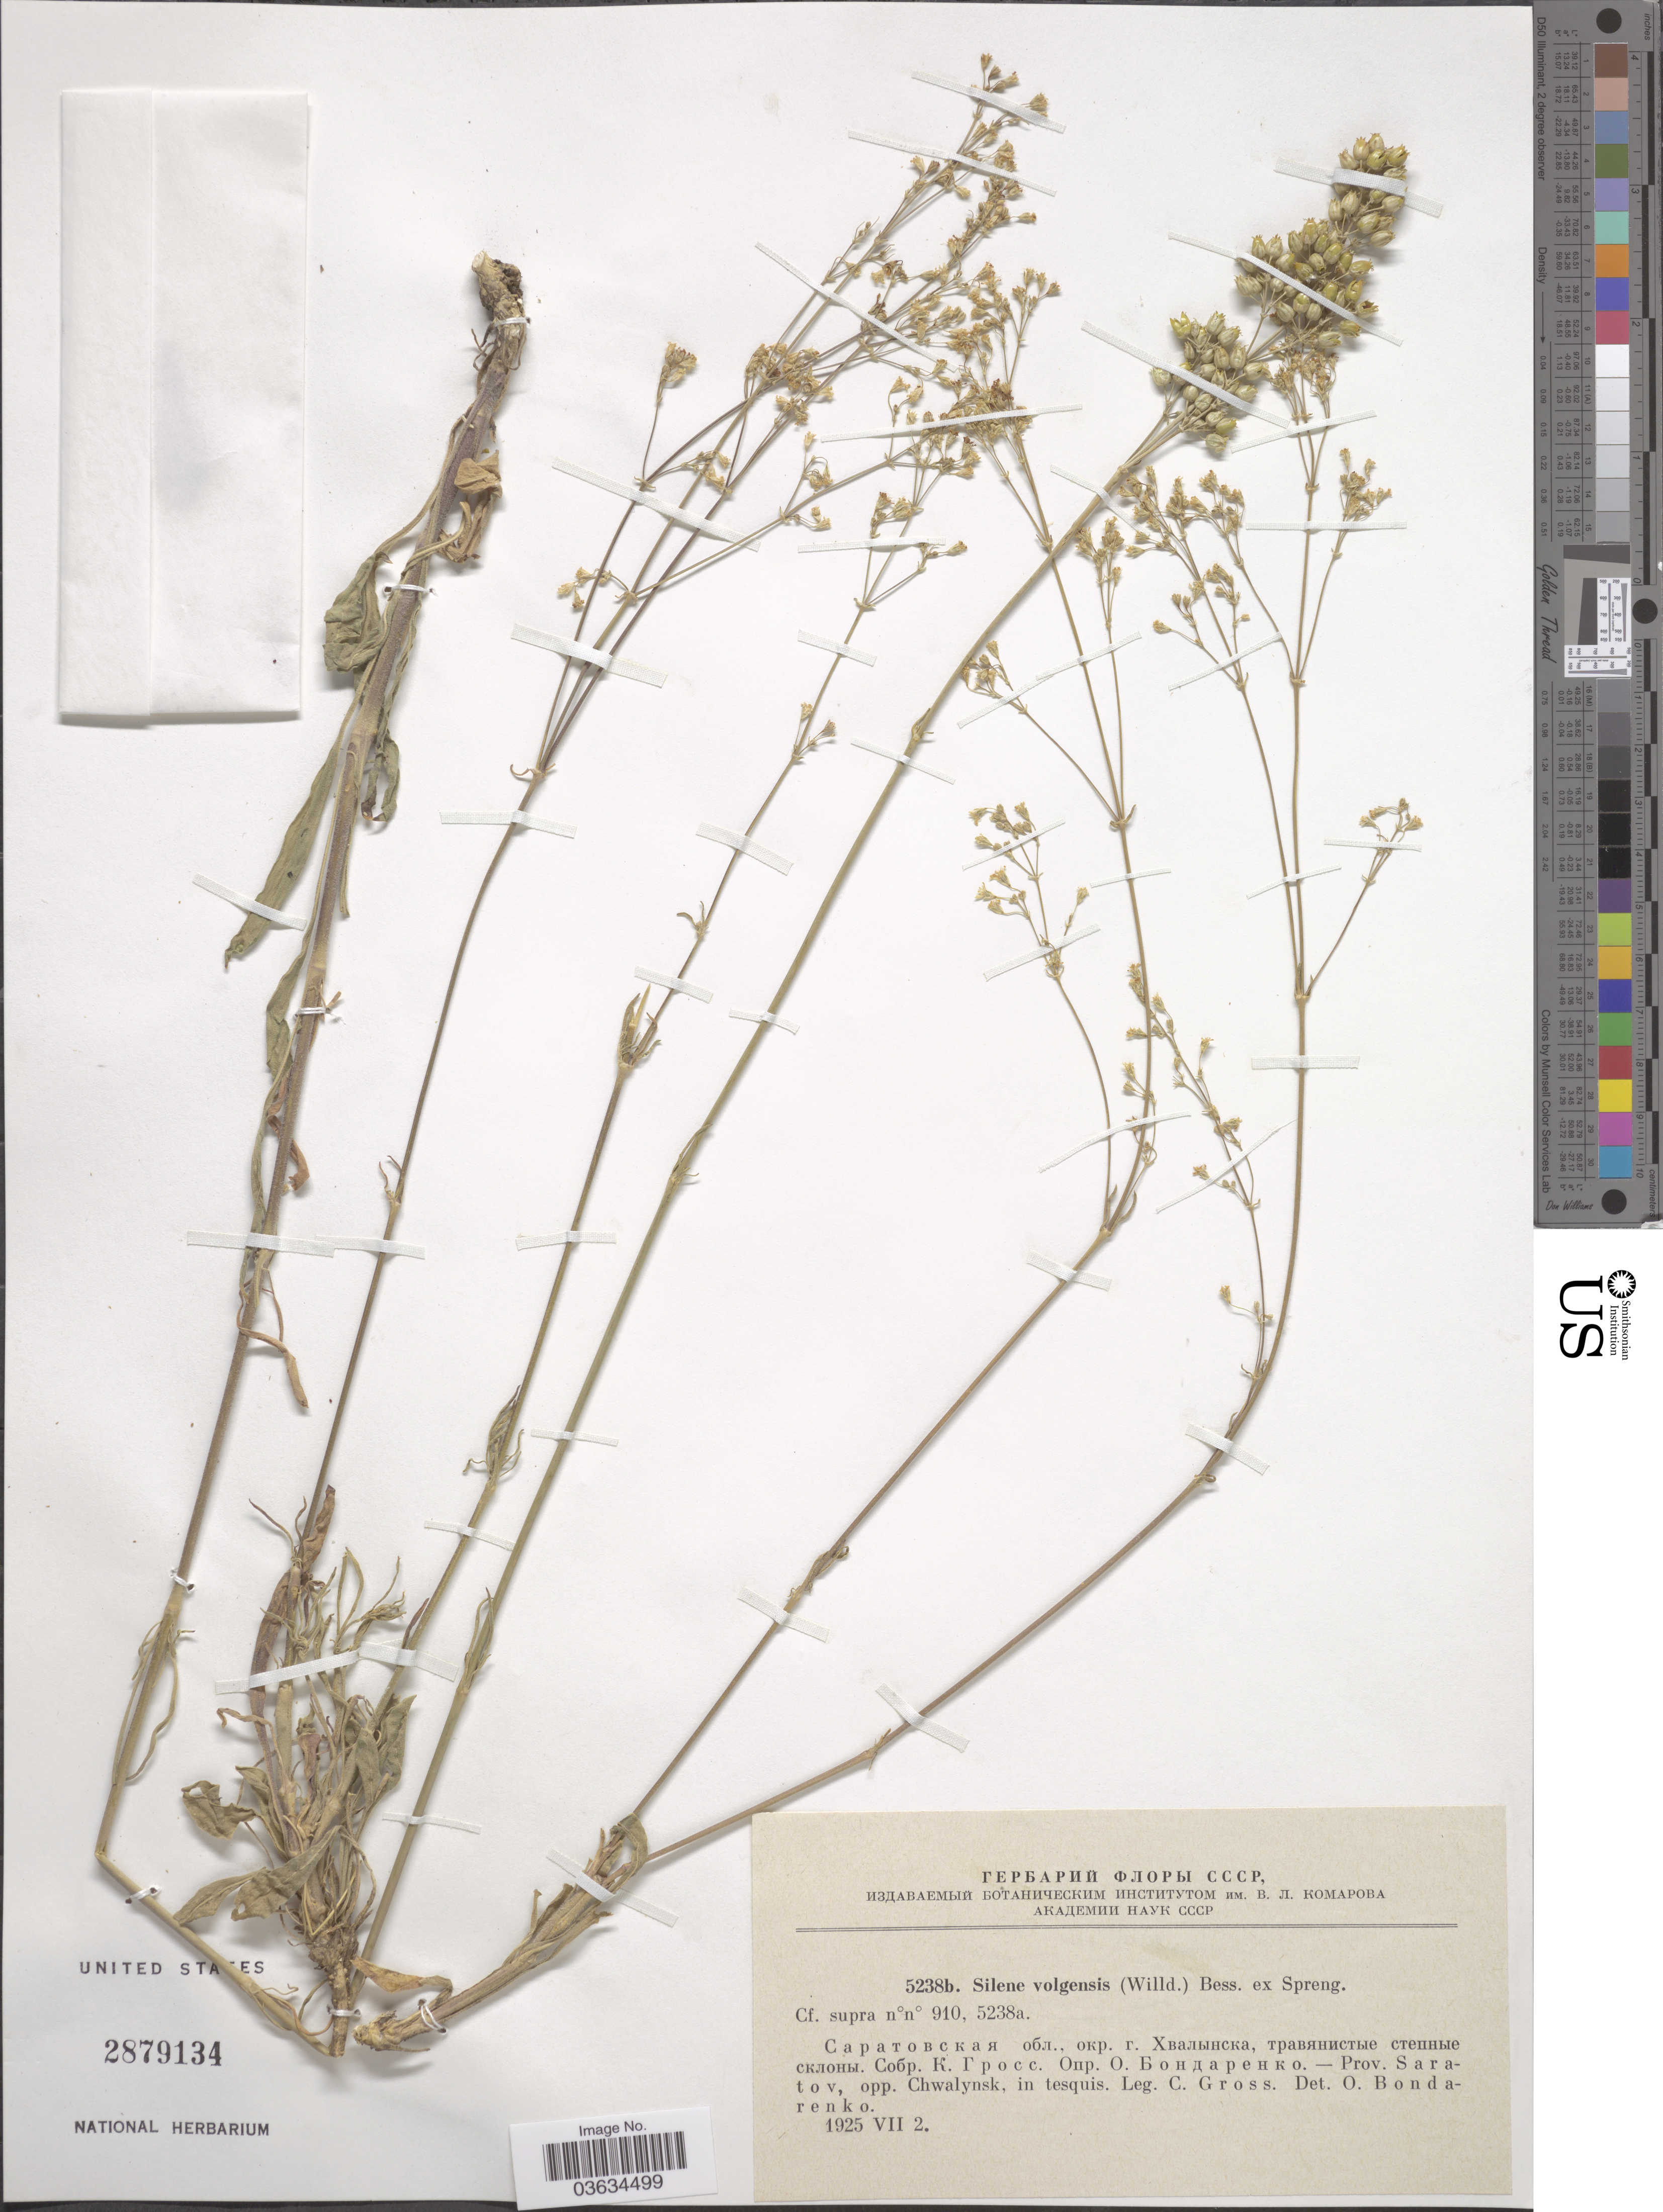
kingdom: Plantae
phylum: Tracheophyta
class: Magnoliopsida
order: Caryophyllales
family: Caryophyllaceae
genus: Silene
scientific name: Silene wolgensis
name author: (Hornem.) Otth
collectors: C. Gross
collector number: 5238b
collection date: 1925-07-02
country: Russian Federation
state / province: Saratov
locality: Opp. Chwalynsk, in tesquis.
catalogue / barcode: US 2879134